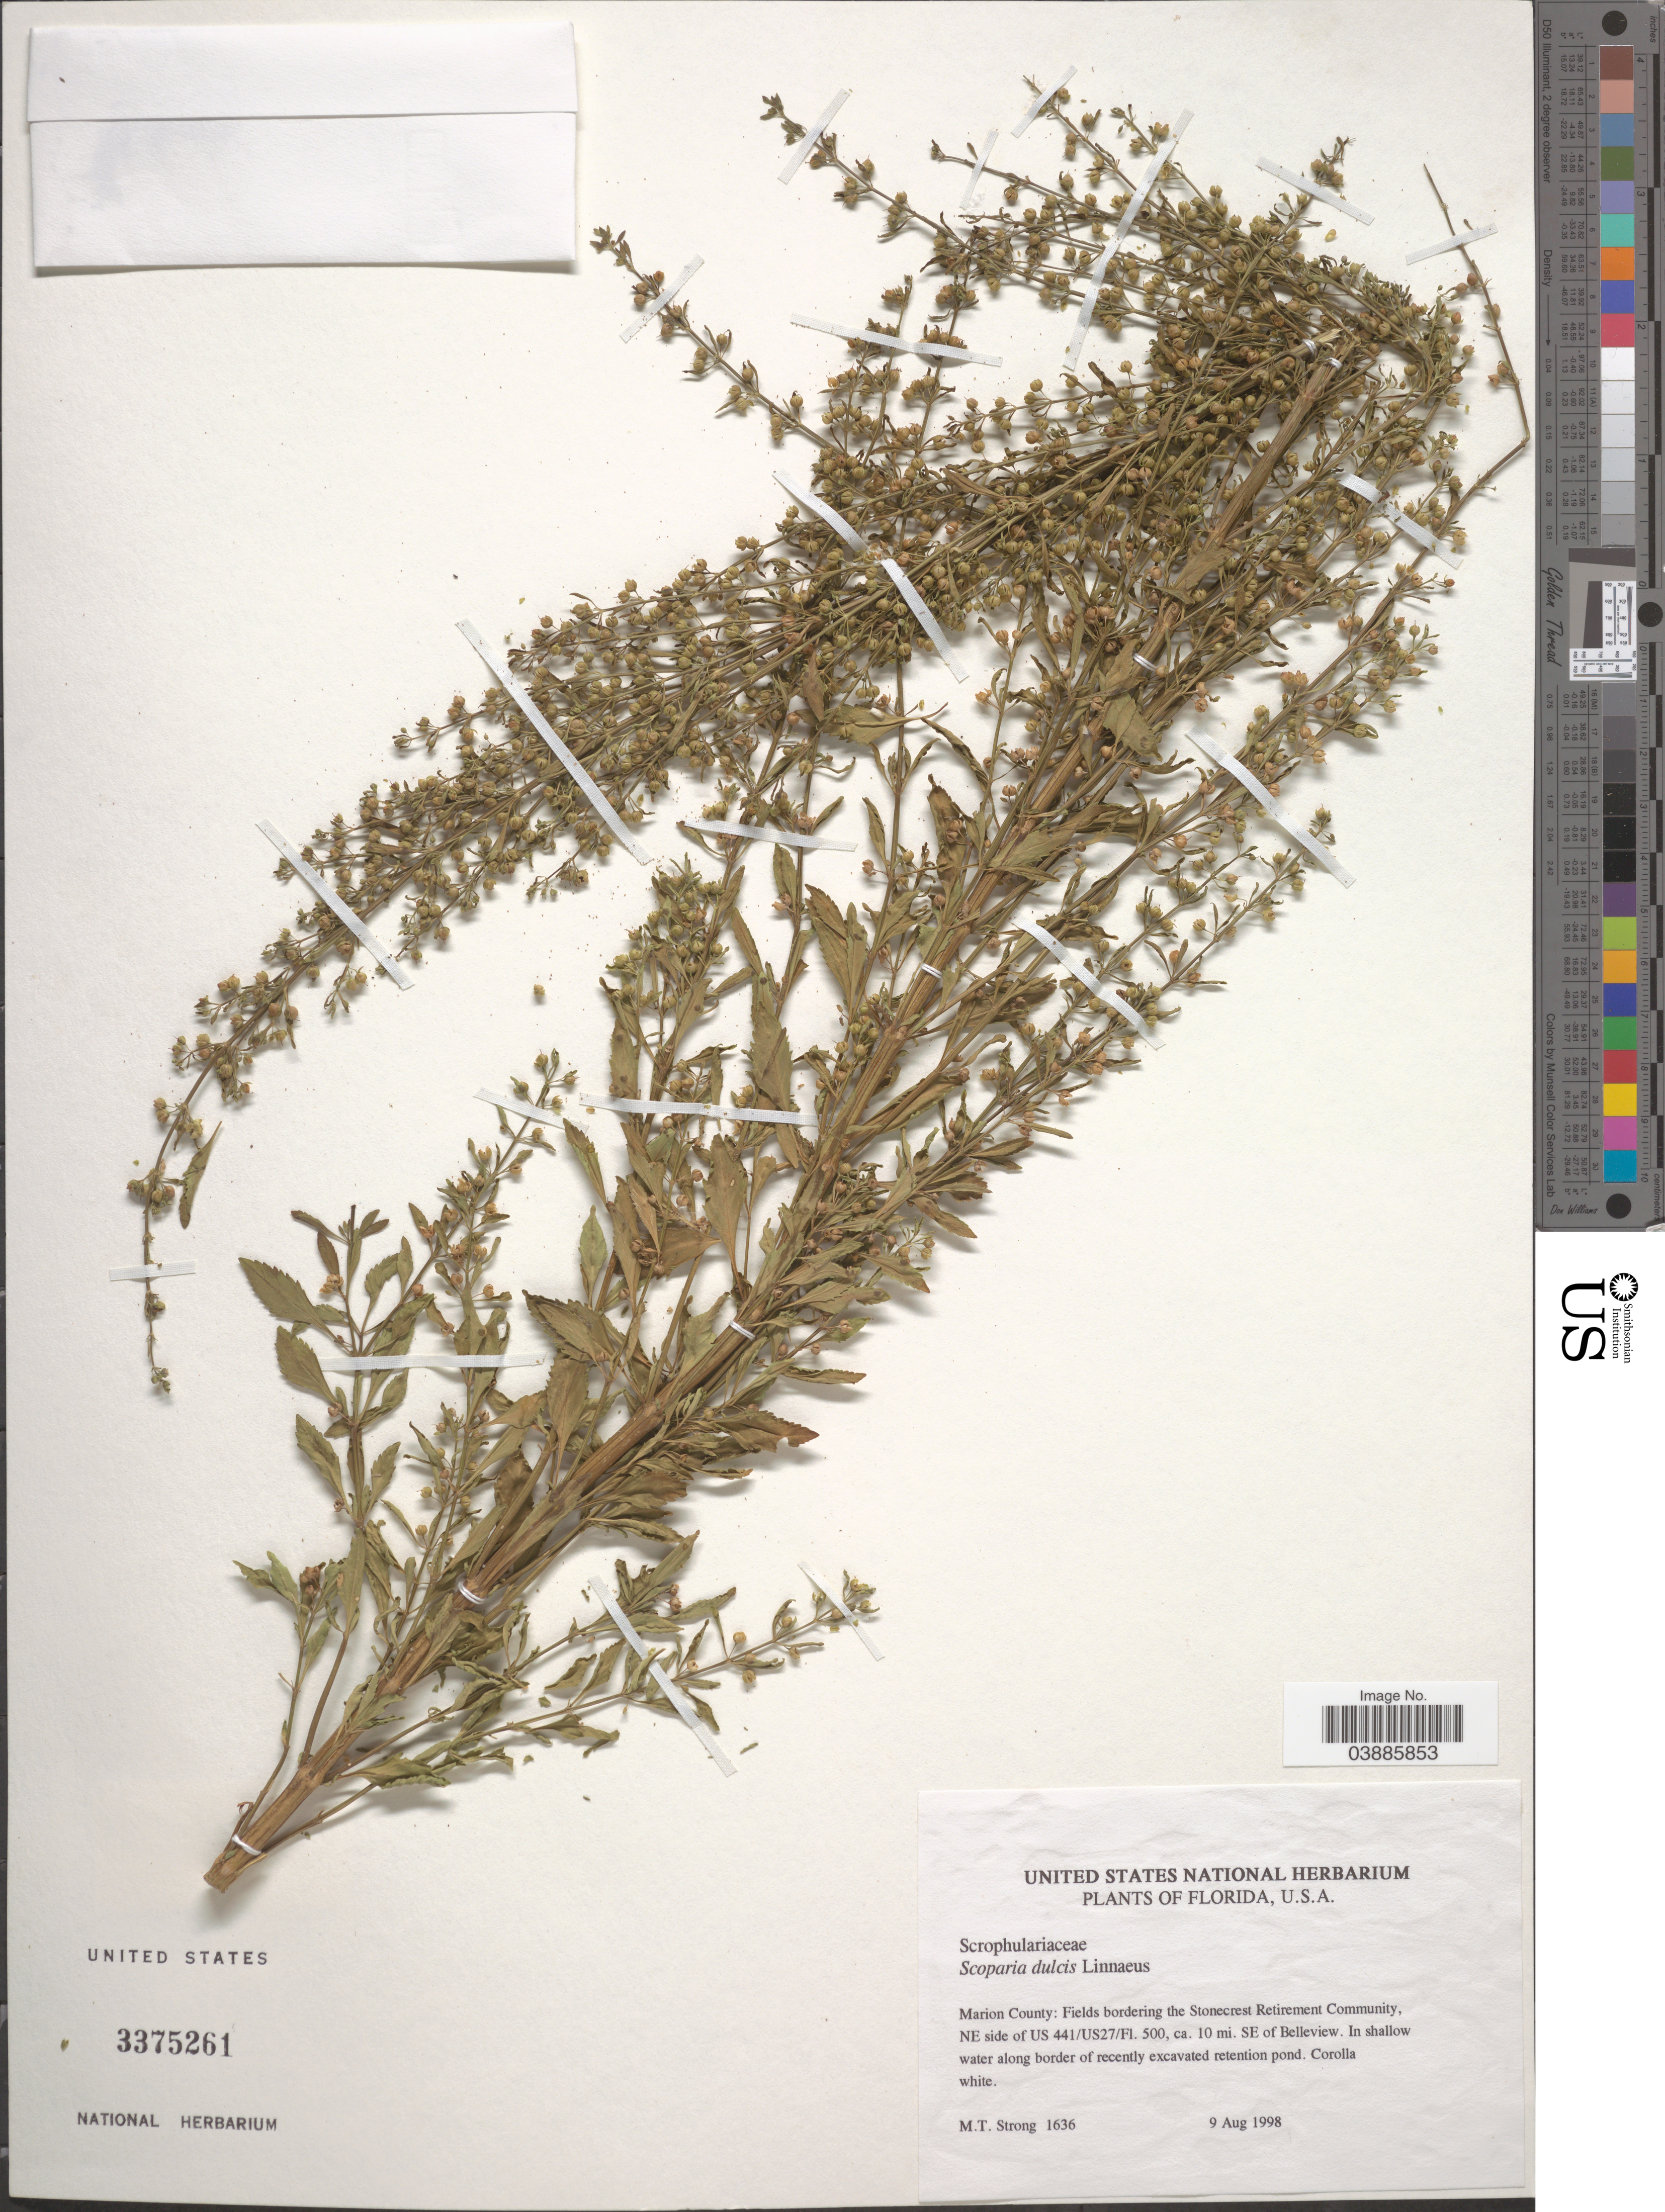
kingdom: Plantae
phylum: Tracheophyta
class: Magnoliopsida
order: Lamiales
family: Plantaginaceae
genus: Scoparia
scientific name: Scoparia dulcis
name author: L.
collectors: M. T. Strong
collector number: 1636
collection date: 1998-08-09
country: United States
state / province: Florida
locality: Marion County: Fields bordering the Stonecrest Retirement Community, NE side of US 441/US27/Fl. 500, ca. 10 mi. SE of Belleview.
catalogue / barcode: US 3375261